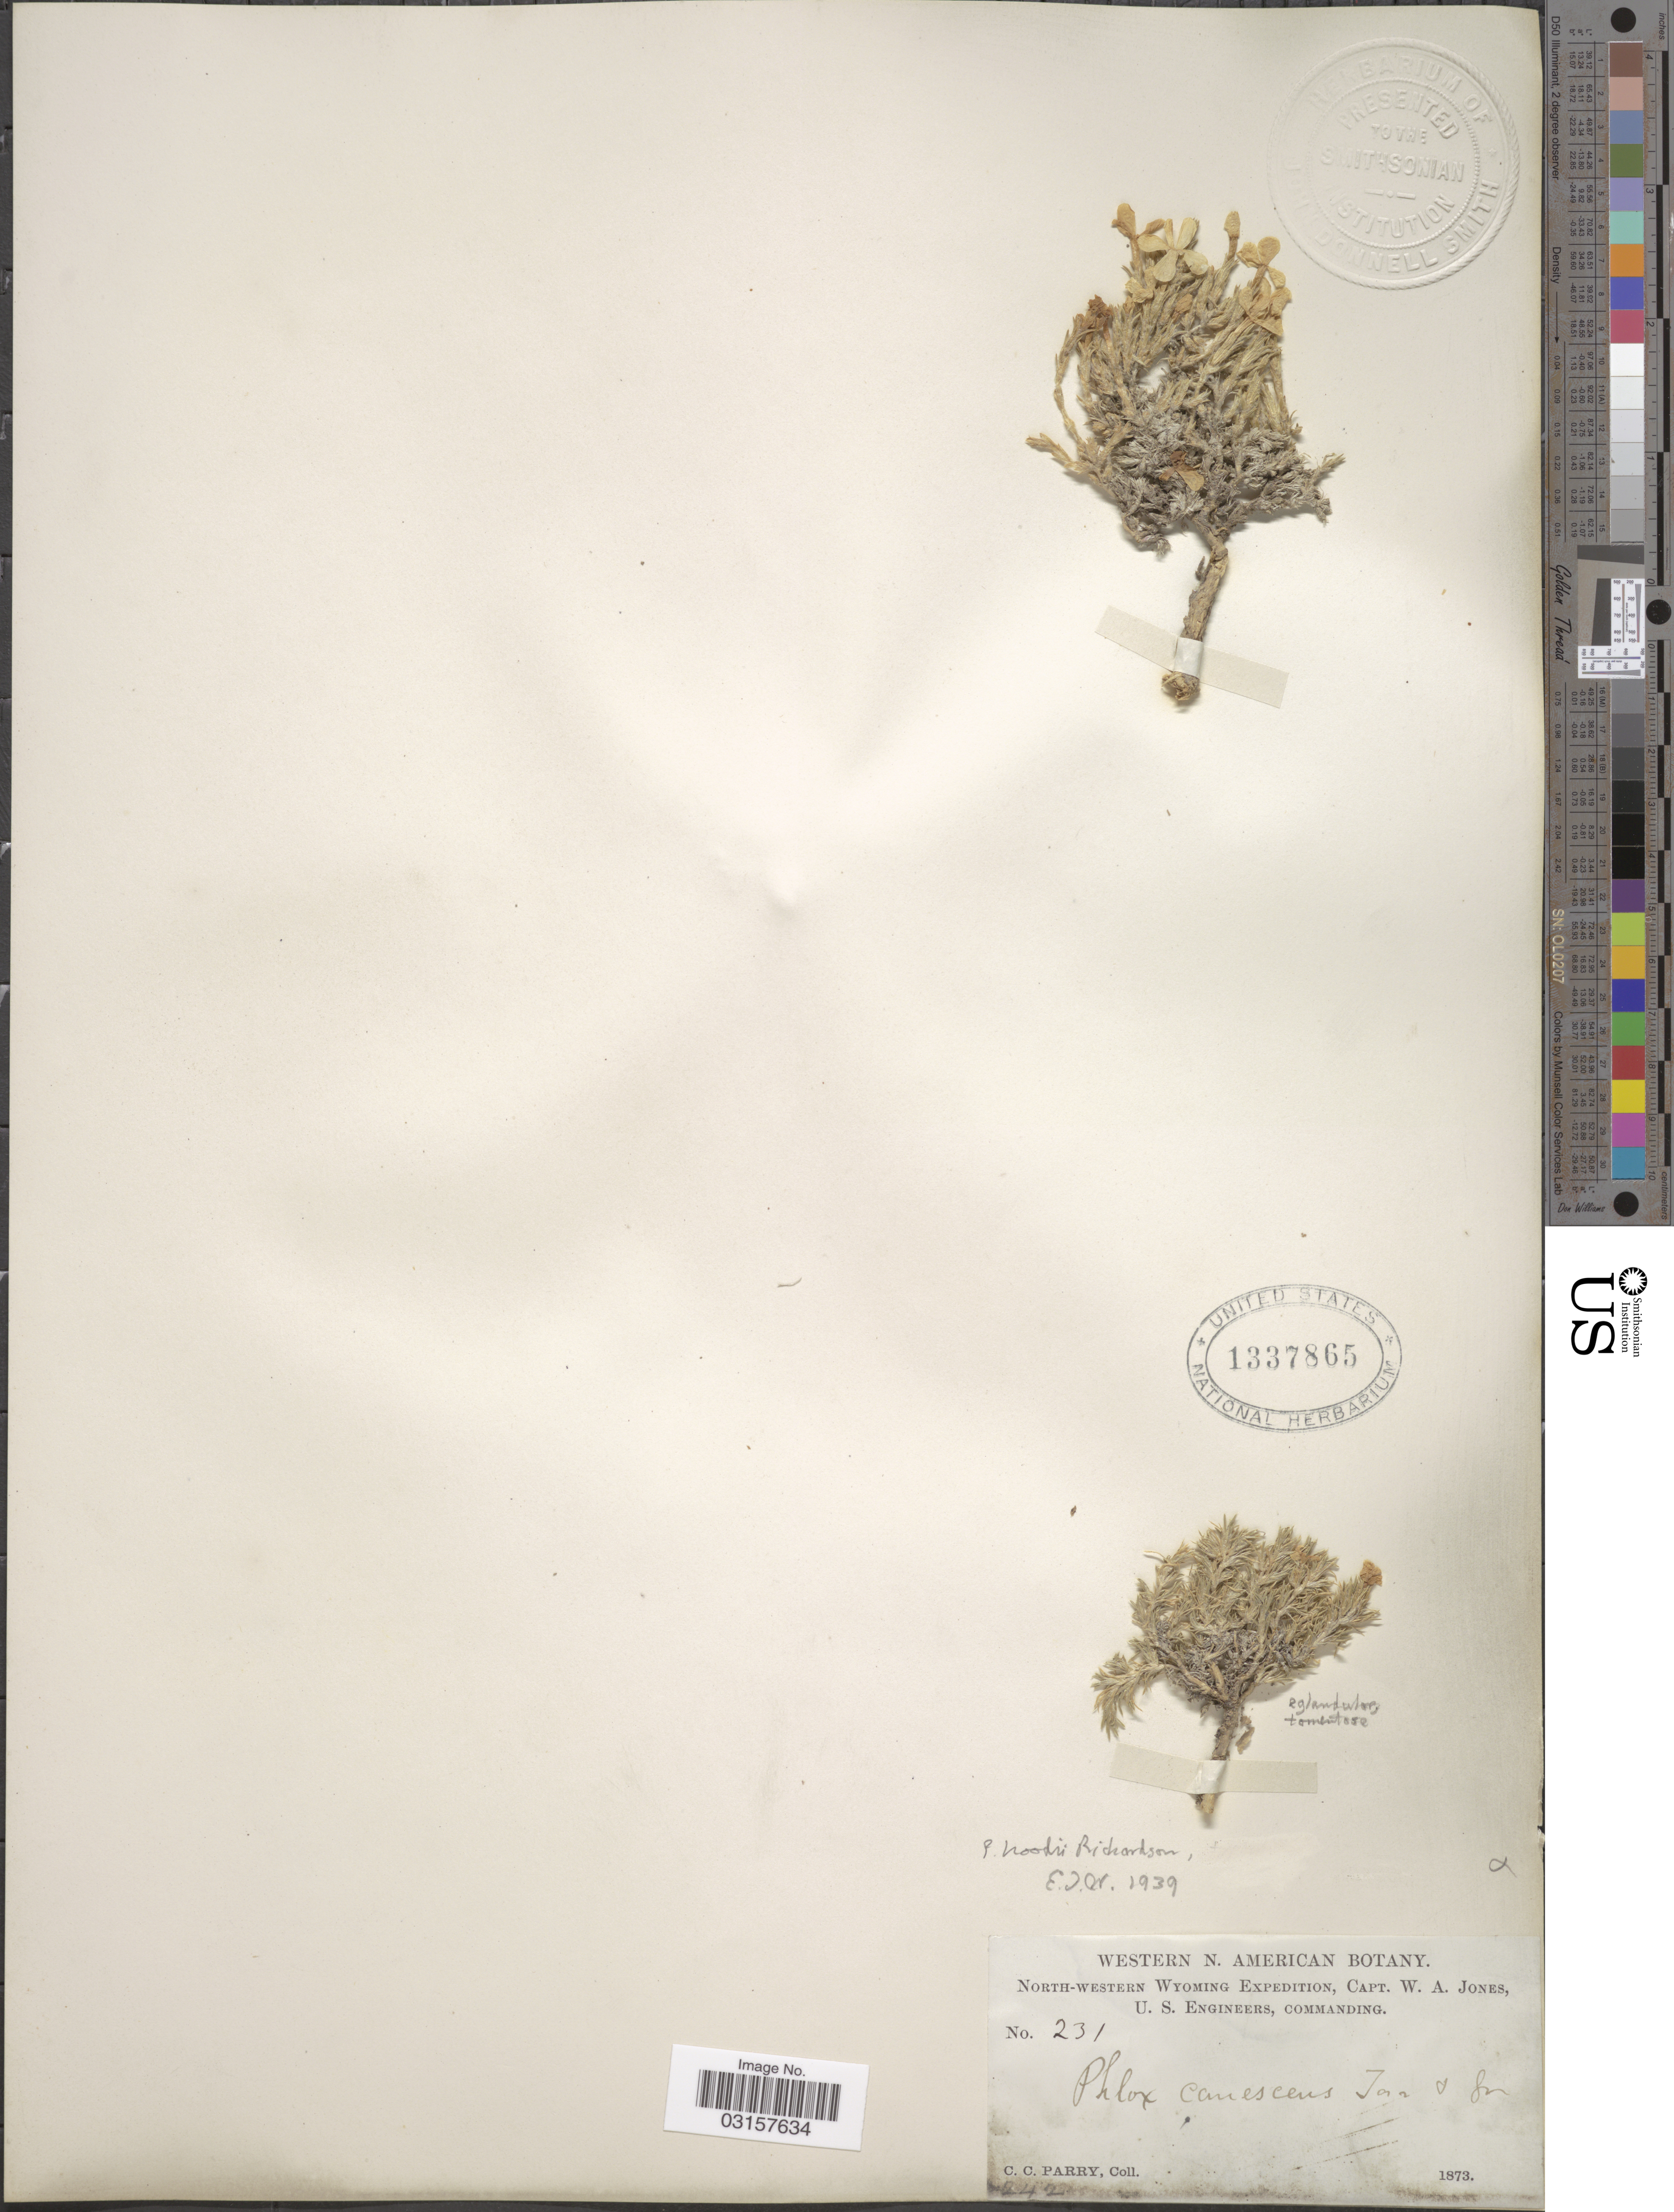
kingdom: Plantae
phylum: Tracheophyta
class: Magnoliopsida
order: Ericales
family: Polemoniaceae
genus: Phlox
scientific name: Phlox hoodii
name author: Richardson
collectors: C. C. Parry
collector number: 231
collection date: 1873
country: United States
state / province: Wyoming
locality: North-western Wyoming.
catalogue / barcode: US 1337865